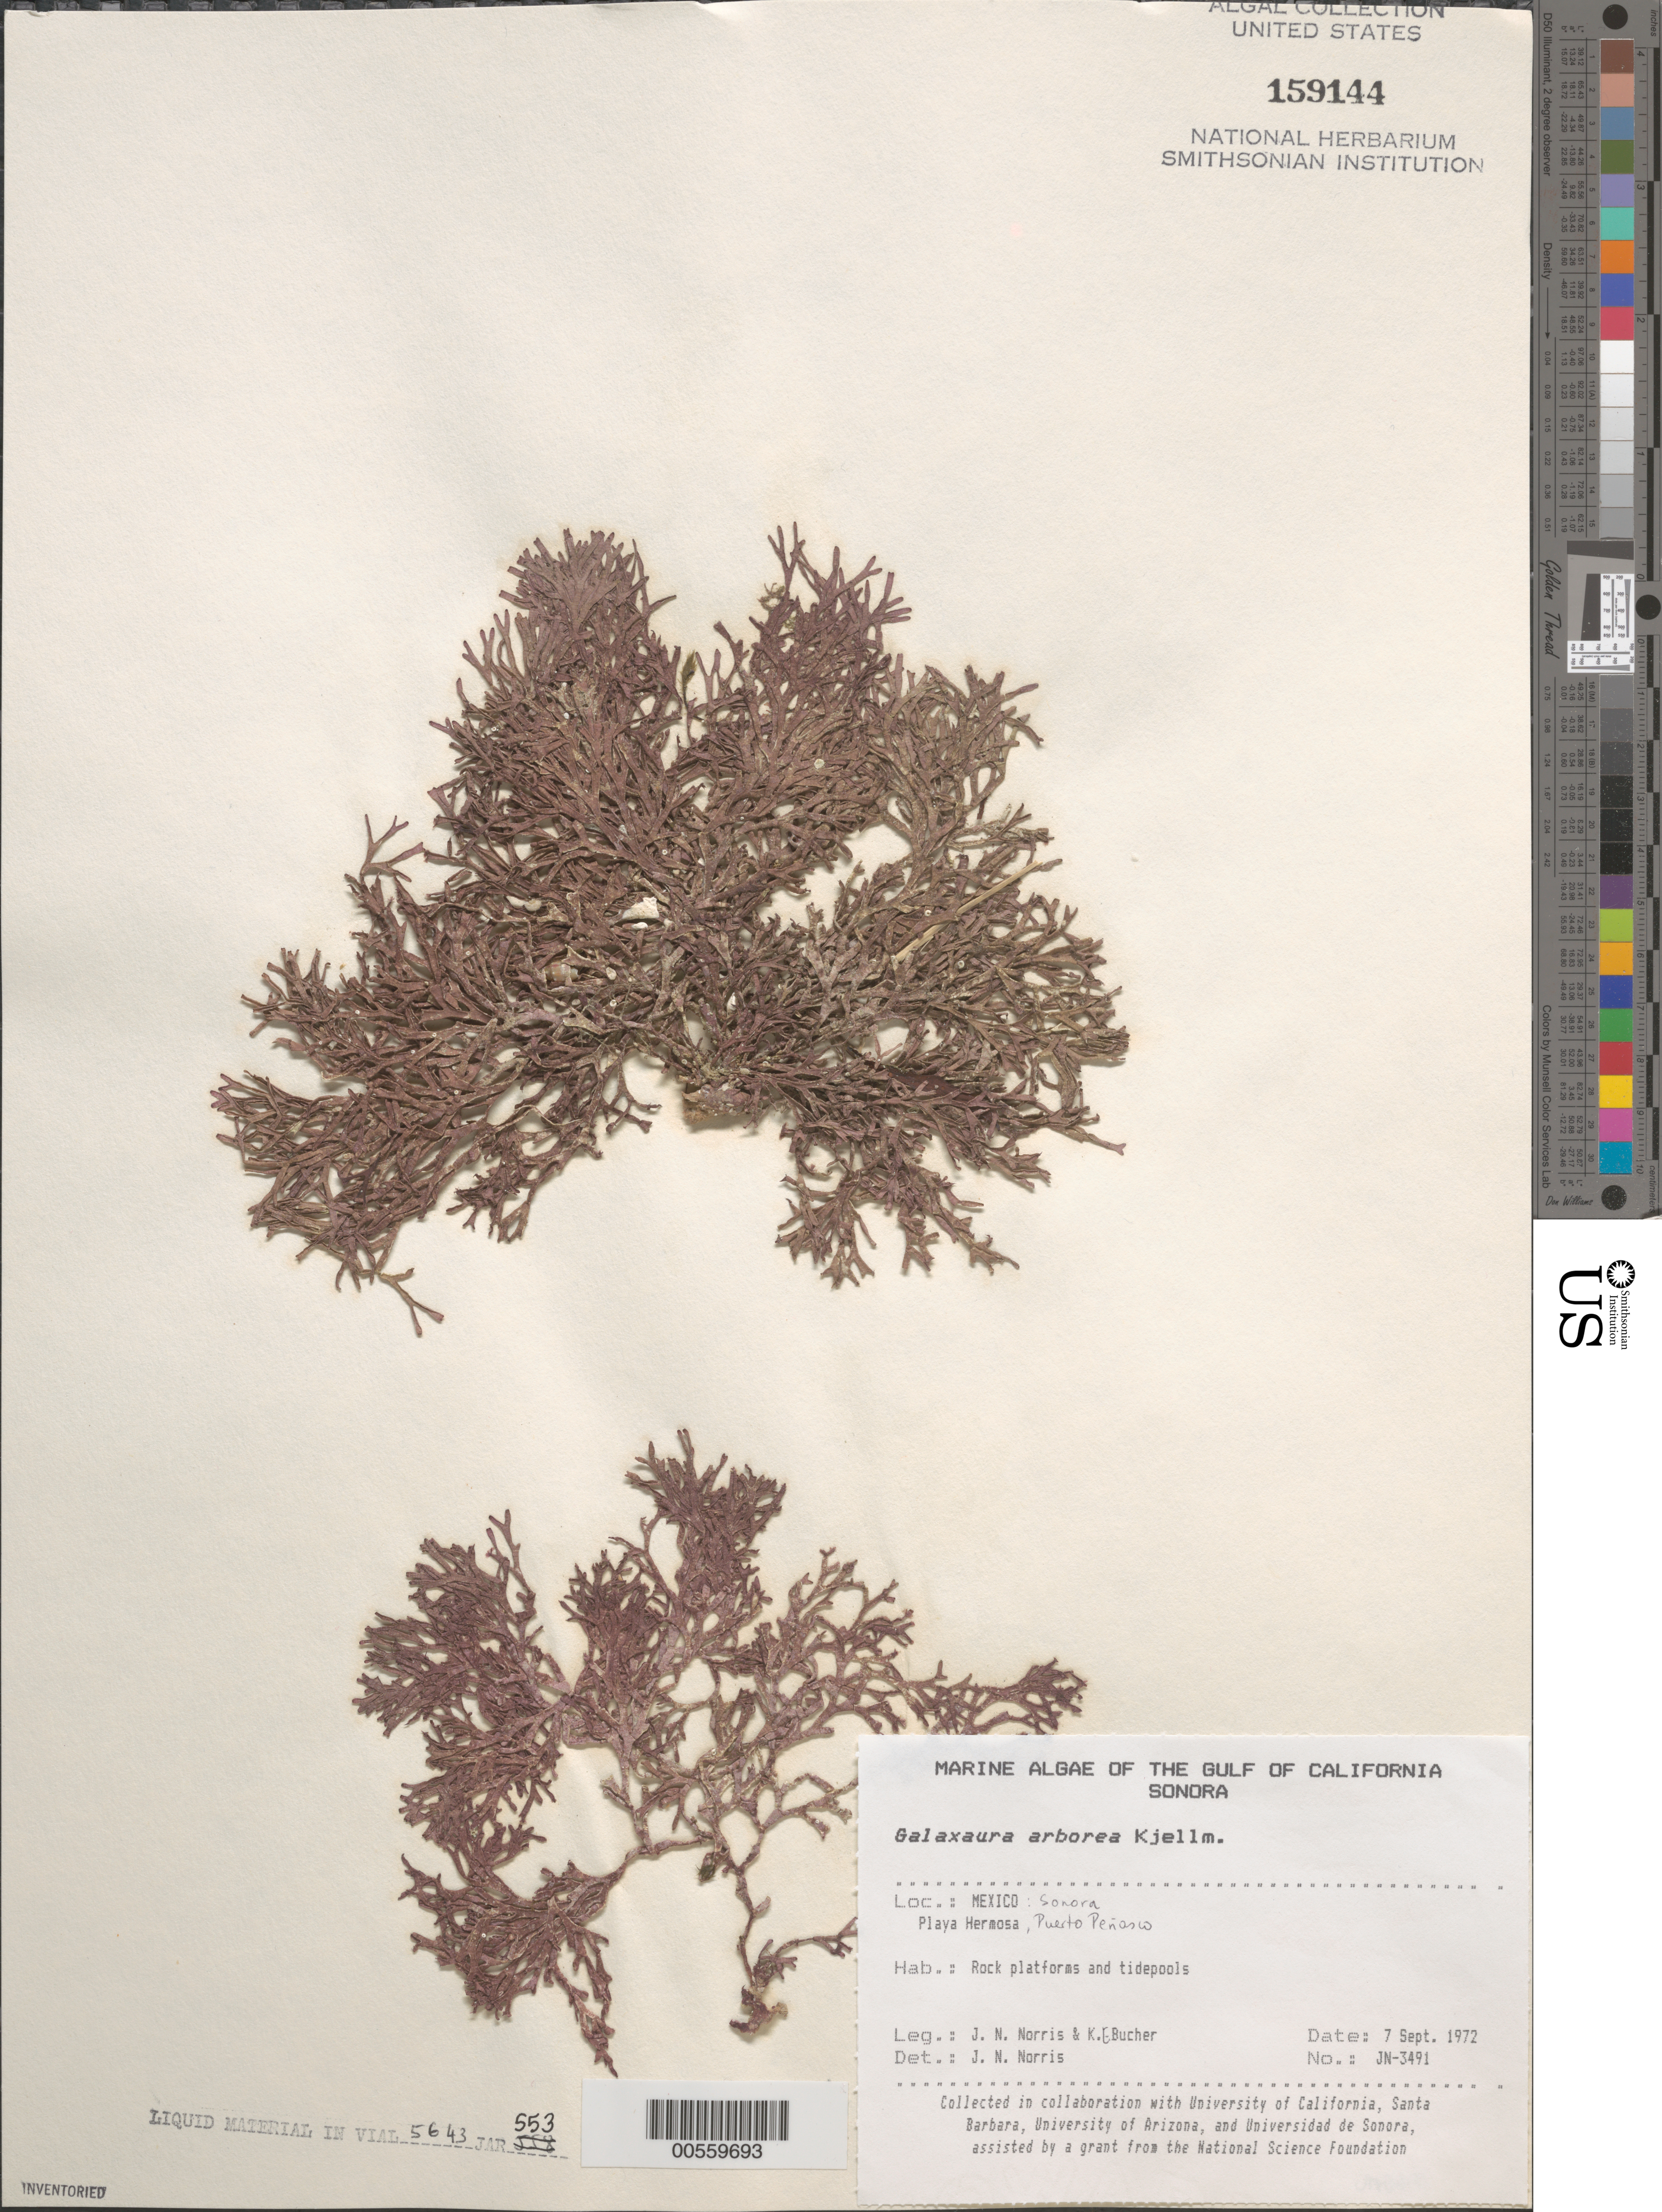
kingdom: Plantae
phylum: Rhodophyta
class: Florideophyceae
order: Nemaliales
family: Galaxauraceae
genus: Dichotomaria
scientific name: Dichotomaria spathulata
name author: (Kjellm.) A. Kurihara & Huisman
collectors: J. N. Norris & K. E. Bucher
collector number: JN-3491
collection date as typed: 07 Sep 1972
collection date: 1972-09-07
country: Mexico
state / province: Sonora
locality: Playa Hermosa, Puerto Penasco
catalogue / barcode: US 159144